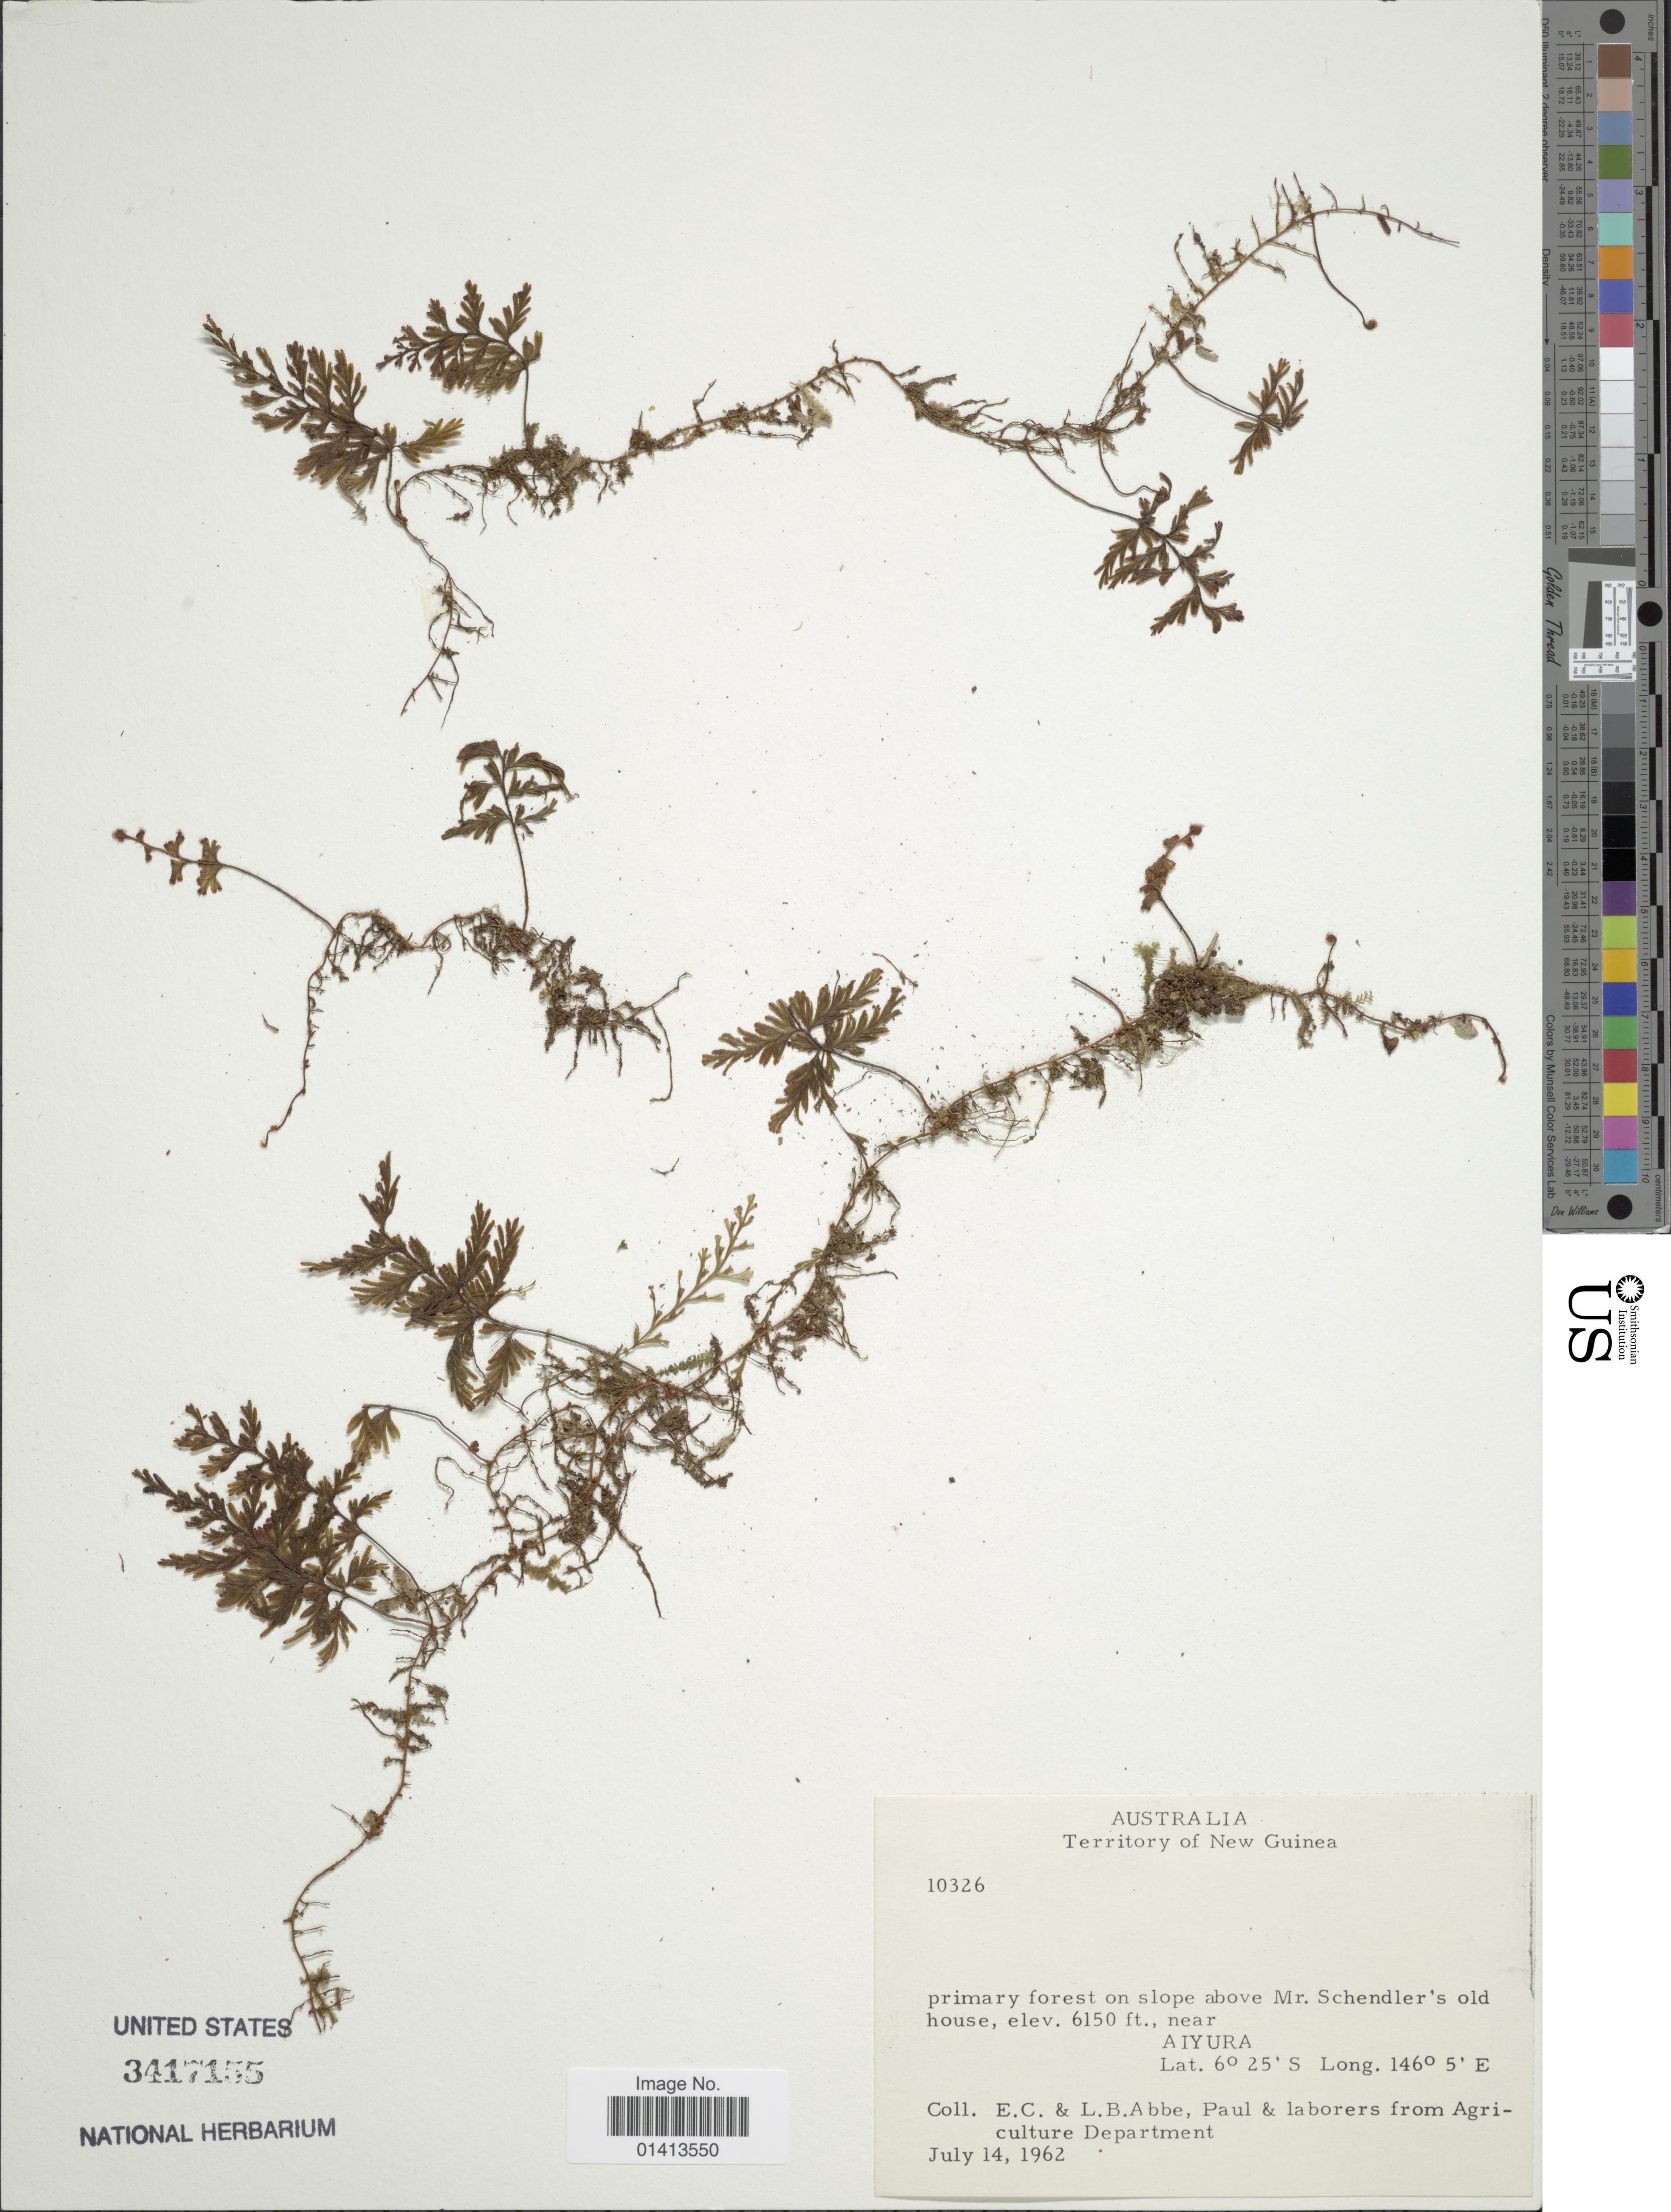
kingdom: Plantae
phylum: Tracheophyta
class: Polypodiopsida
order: Hymenophyllales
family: Hymenophyllaceae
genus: Crepidomanes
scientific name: Crepidomanes sp.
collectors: E. C. Abbe, L. B. Abbe, -. Paul & Laborers from Agriculture Department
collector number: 10326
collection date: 1962-07-14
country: Papua New Guinea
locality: Australia [?] Territory of New Guinea, primary forest on slope above Mr. Schendler's old house, Aiyura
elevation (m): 1875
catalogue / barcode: US 3417155